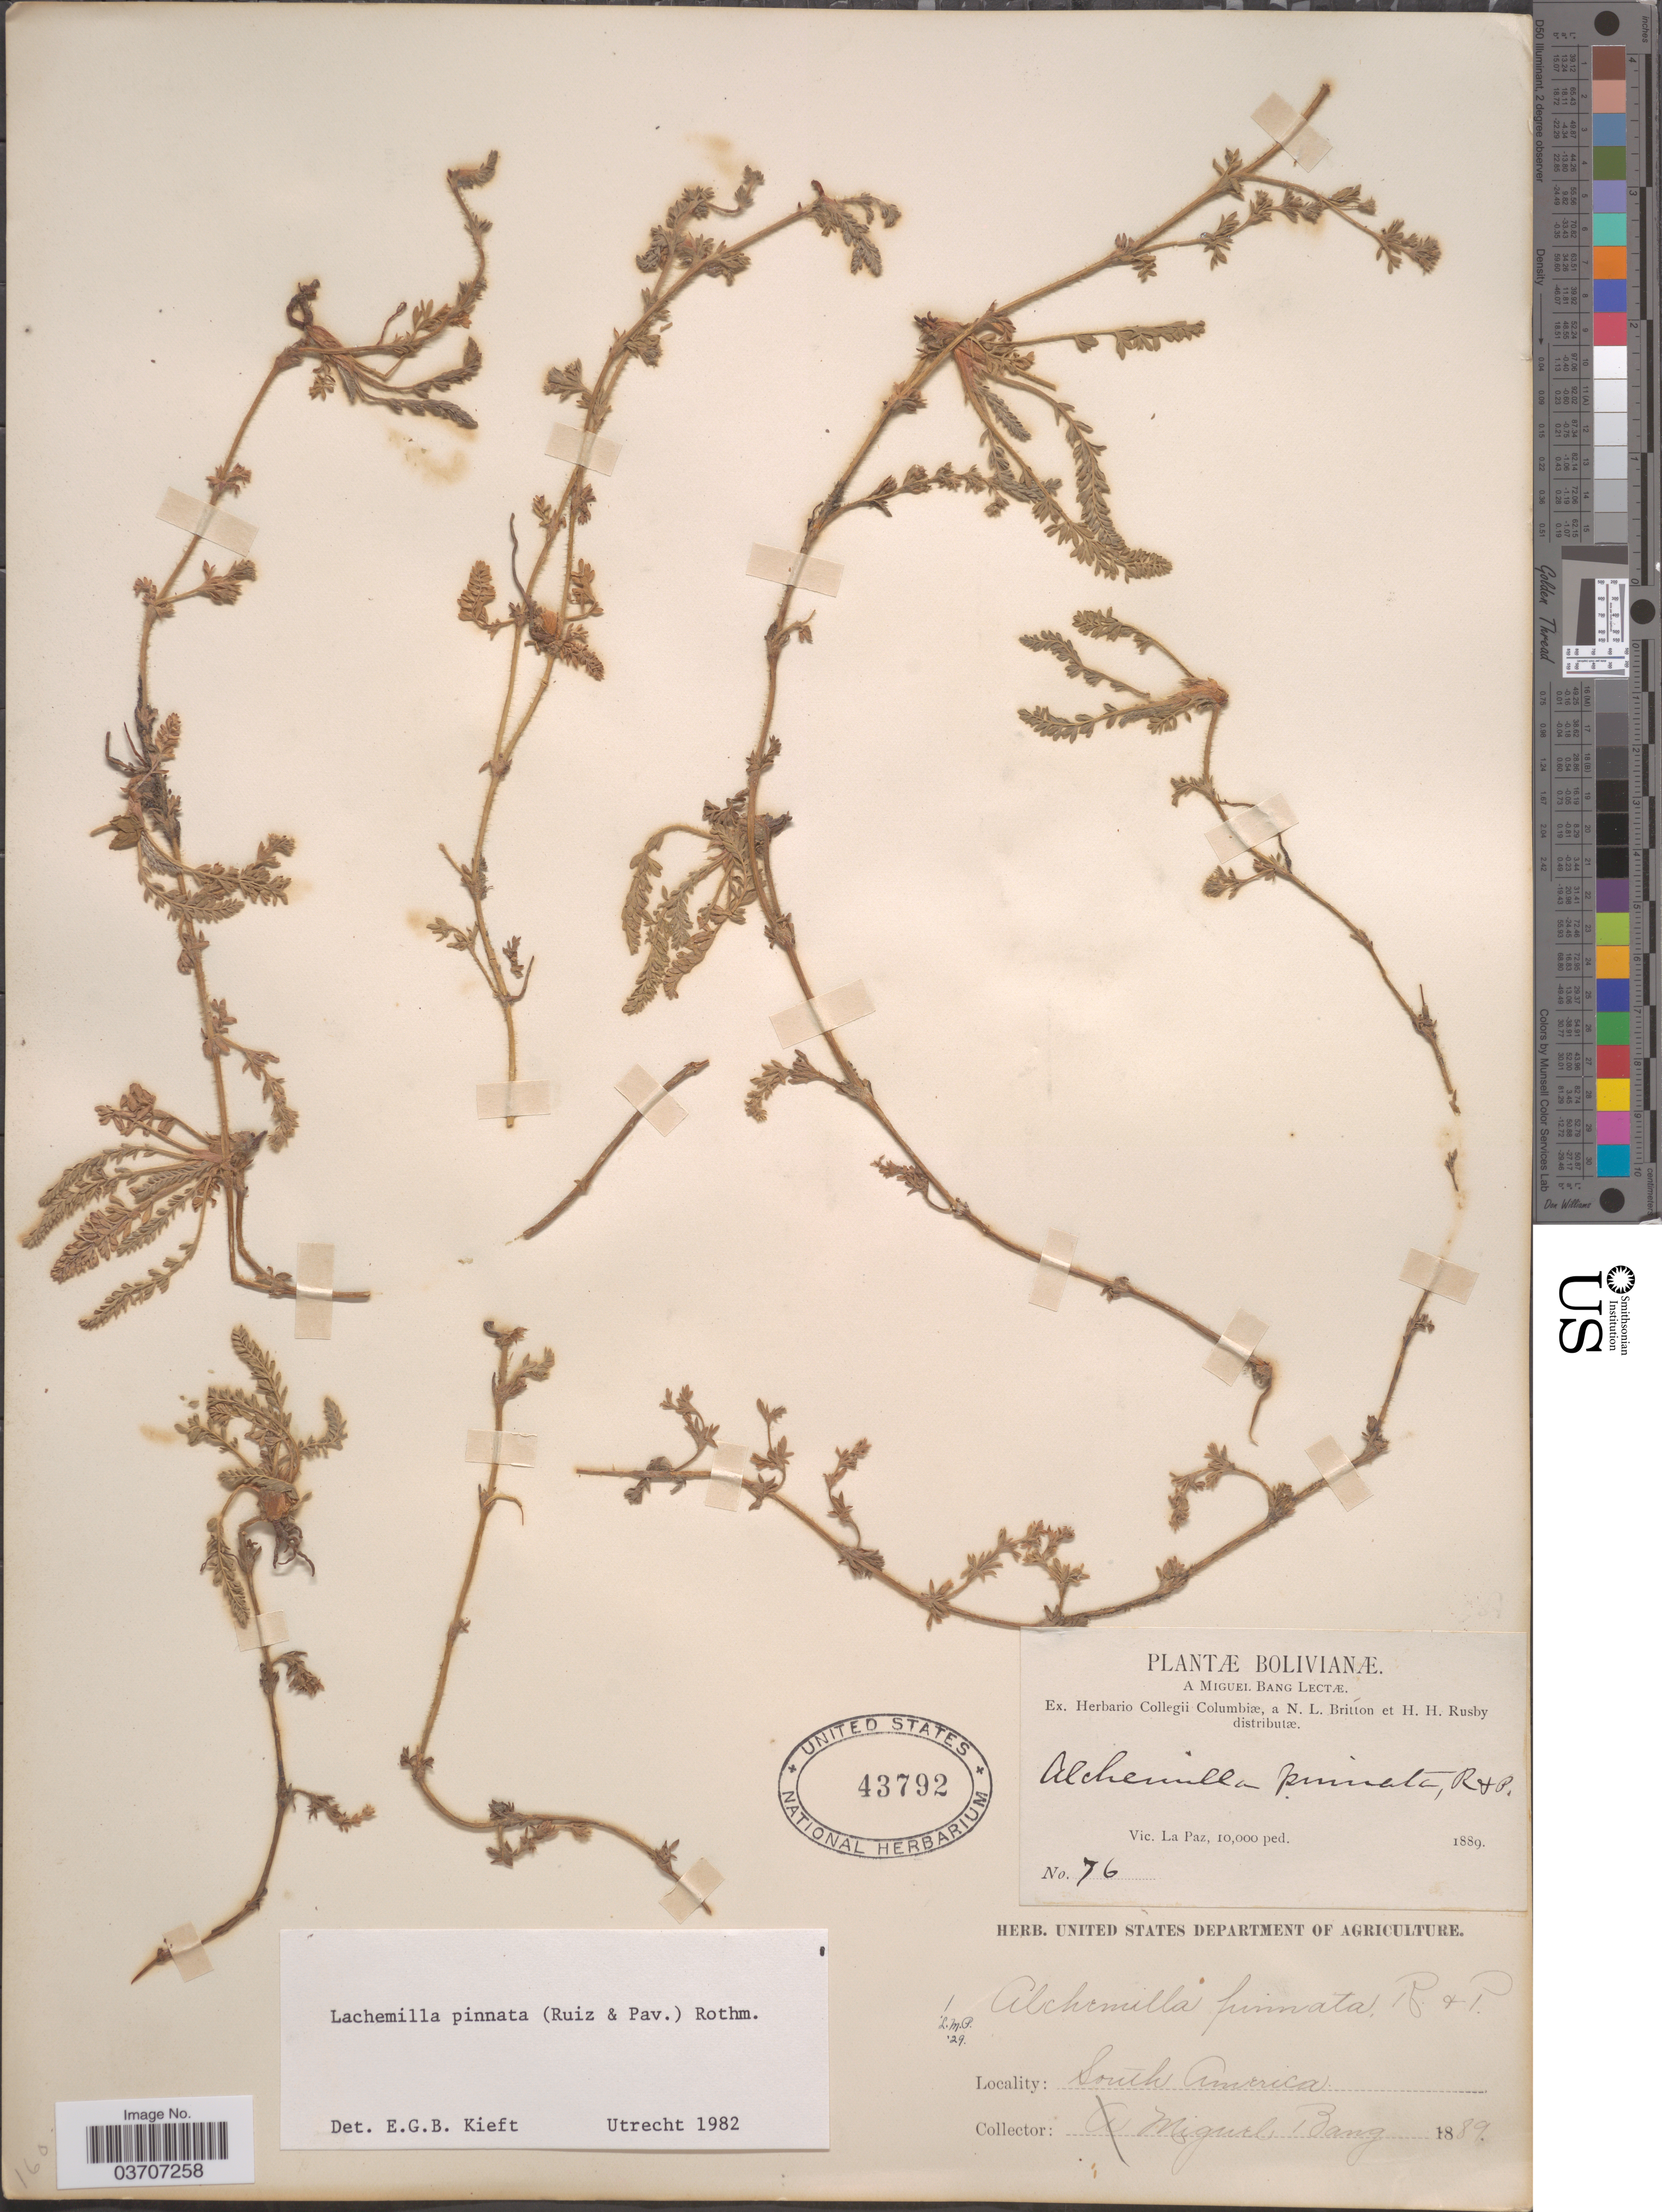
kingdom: Plantae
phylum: Tracheophyta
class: Magnoliopsida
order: Rosales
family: Rosaceae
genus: Lachemilla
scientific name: Lachemilla pinnata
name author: (Ruiz & Pav.) Rothm.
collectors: M. Bang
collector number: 76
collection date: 1889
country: Bolivia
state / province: La Paz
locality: Vic. La Paz.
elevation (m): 3048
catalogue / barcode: US 43792